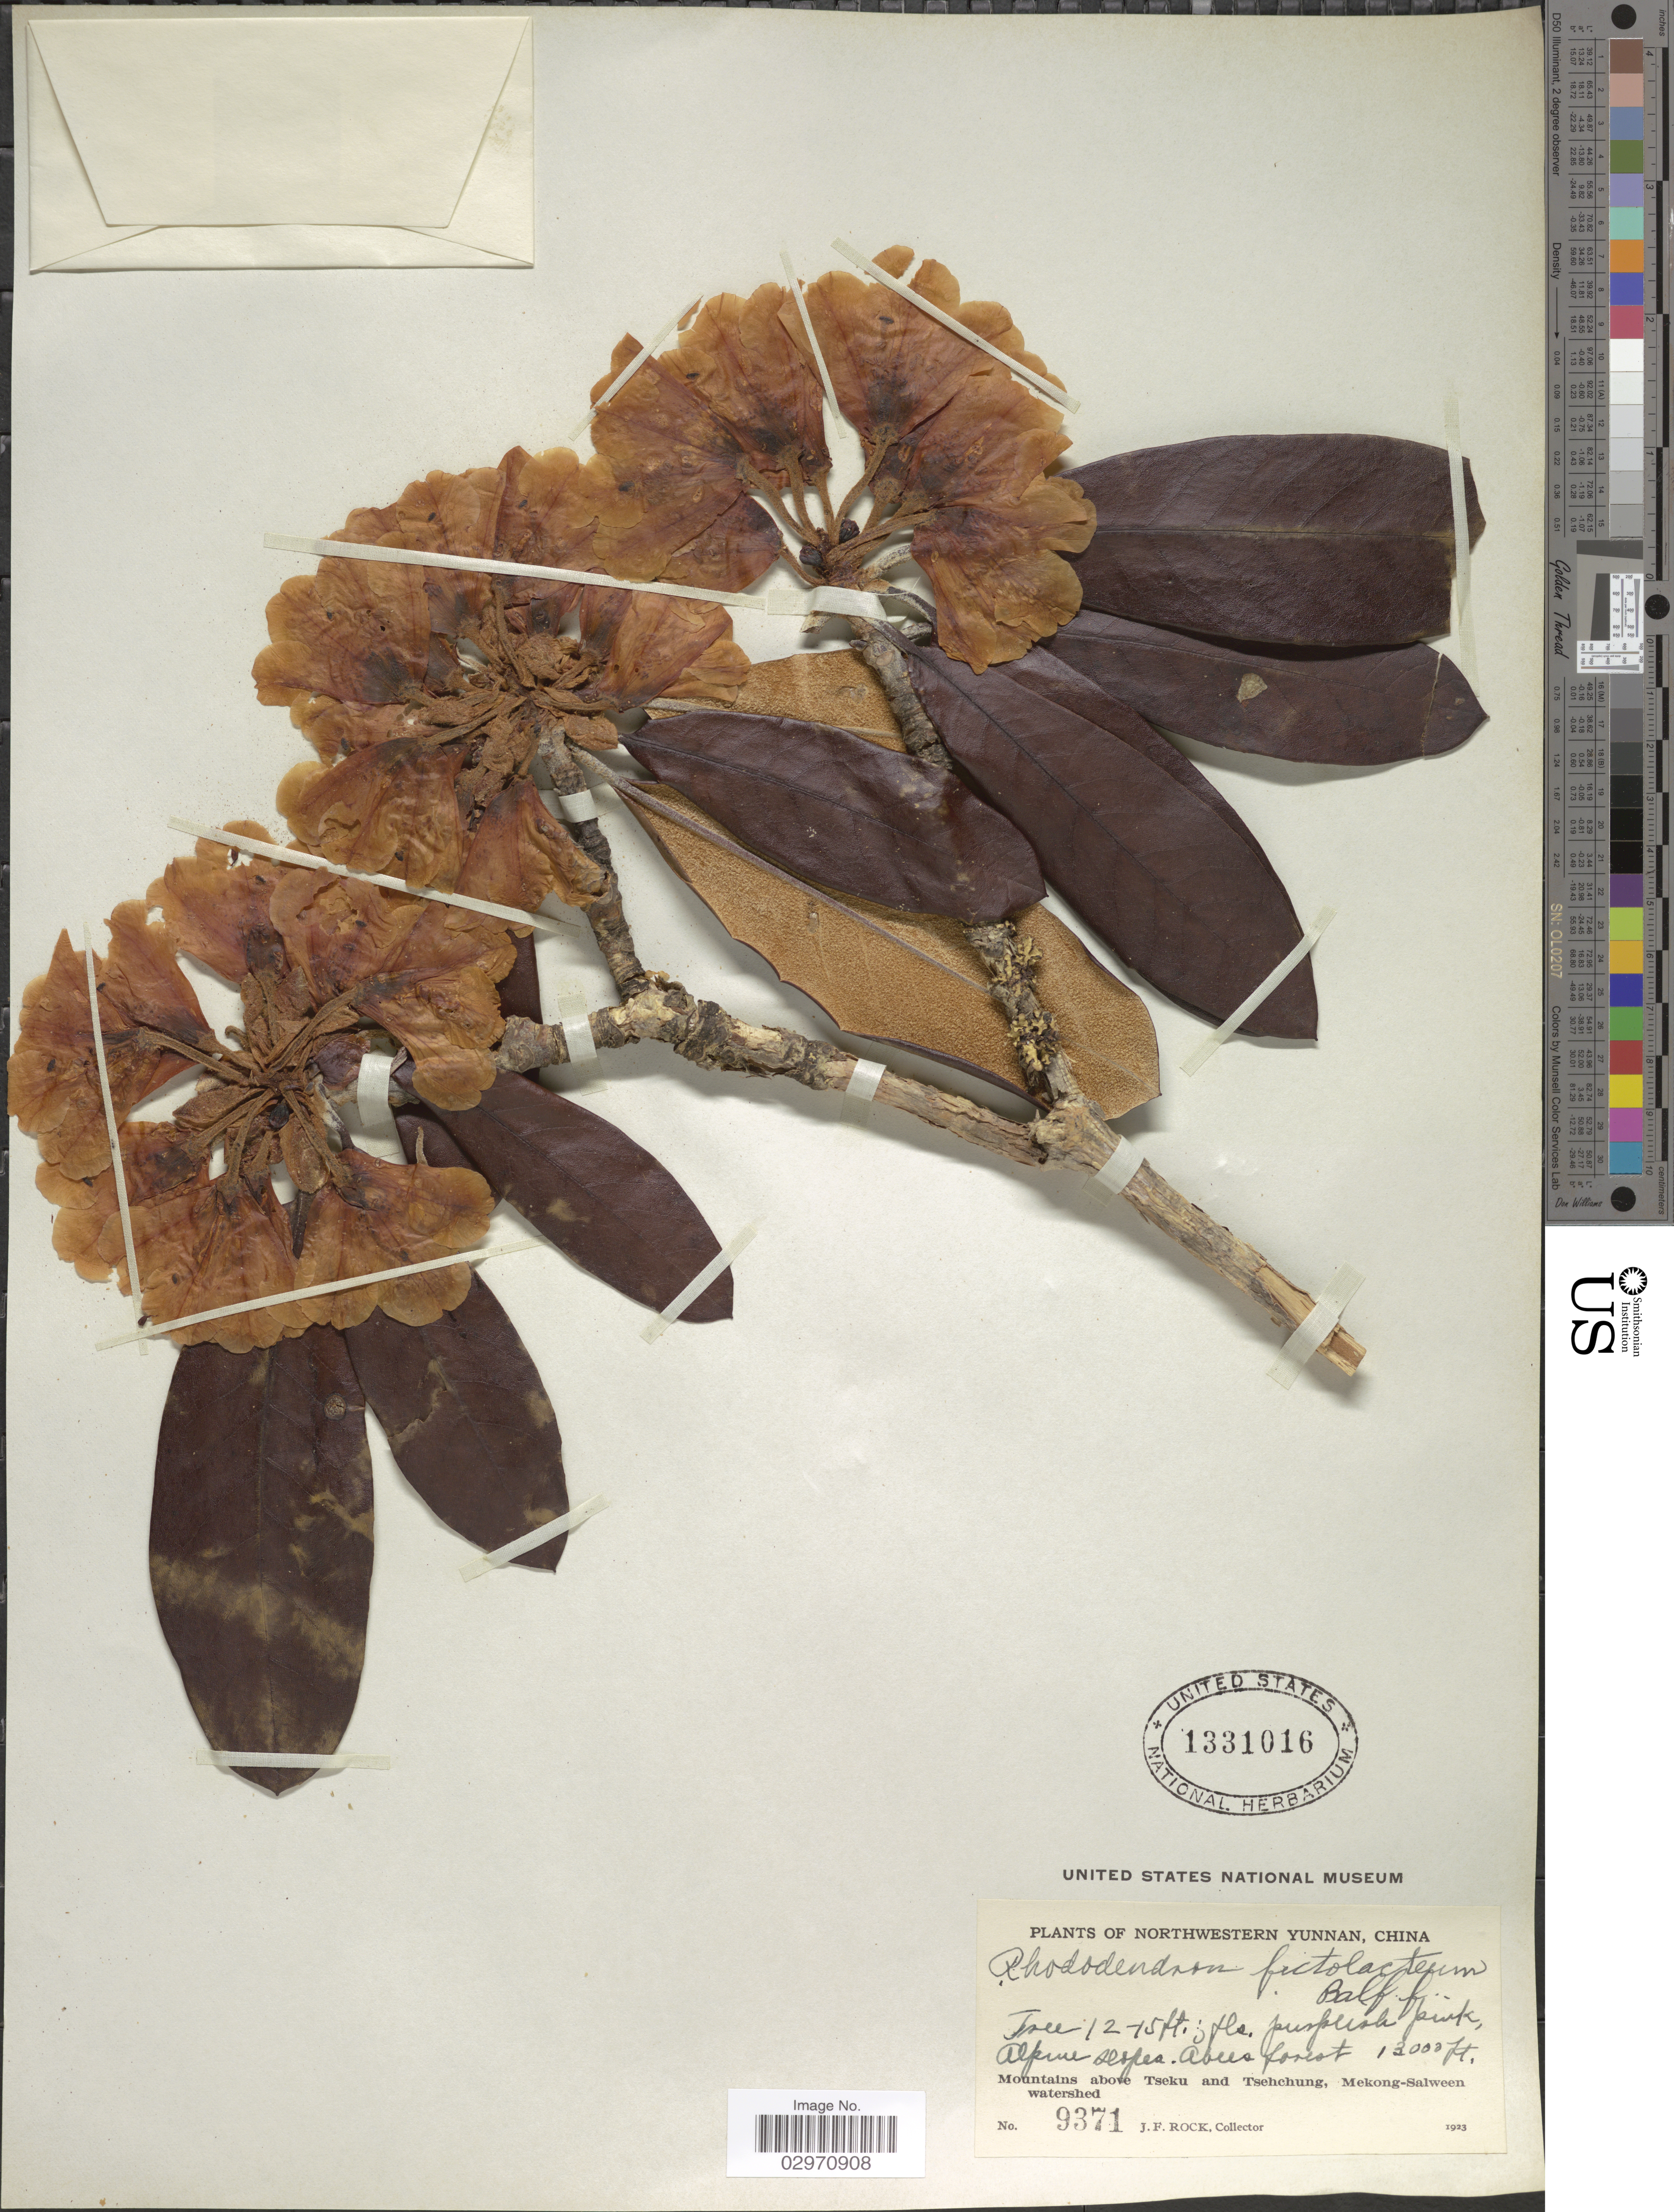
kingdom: Plantae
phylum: Tracheophyta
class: Magnoliopsida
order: Ericales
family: Ericaceae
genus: Rhododendron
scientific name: Rhododendron fictolacteum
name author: Balf. f.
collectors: J. Rock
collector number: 9371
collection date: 1923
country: China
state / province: Yunnan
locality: Northwestern Yunnan. Mountains above Tseku and Tsehchung, Mekong-Salween watershed.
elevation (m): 3962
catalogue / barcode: US 1331016